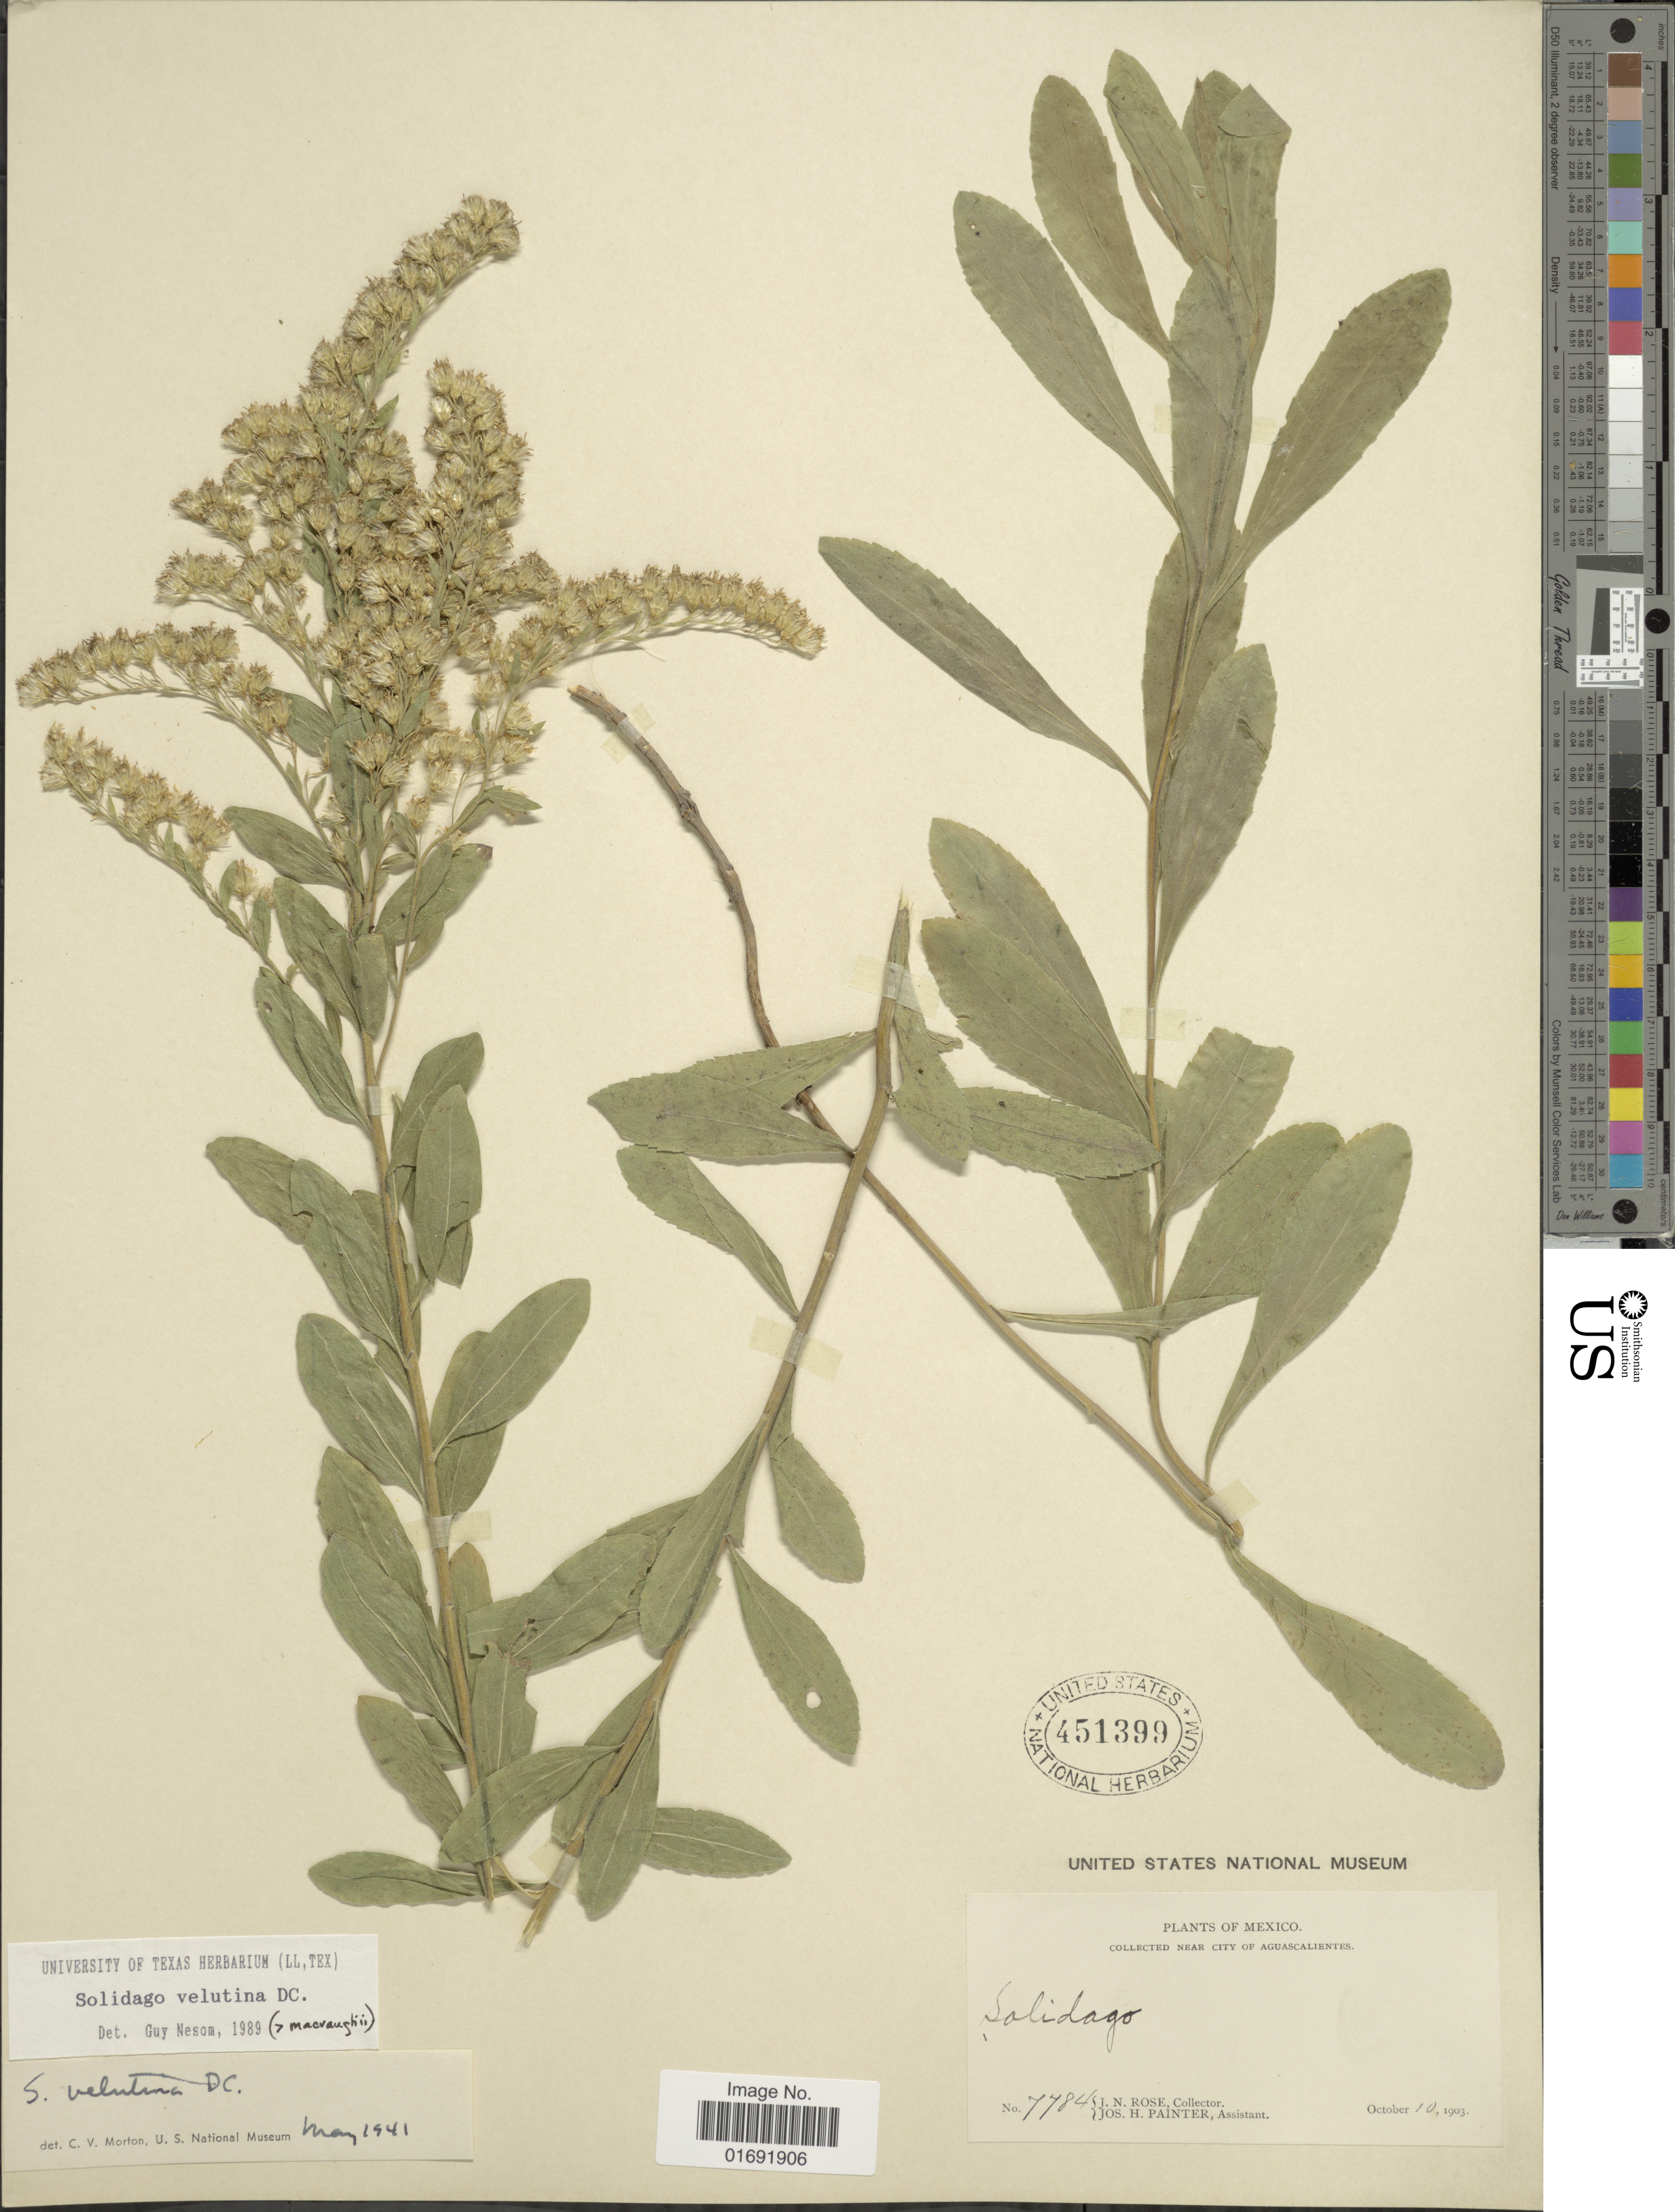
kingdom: Plantae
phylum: Tracheophyta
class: Magnoliopsida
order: Asterales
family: Asteraceae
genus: Solidago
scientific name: Solidago velutina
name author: DC.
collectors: J. N. Rose & J. H. Painter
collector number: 7784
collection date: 1903-10-10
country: Mexico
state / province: Aguascalientes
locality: Near City of Aguascalientes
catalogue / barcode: US 451399